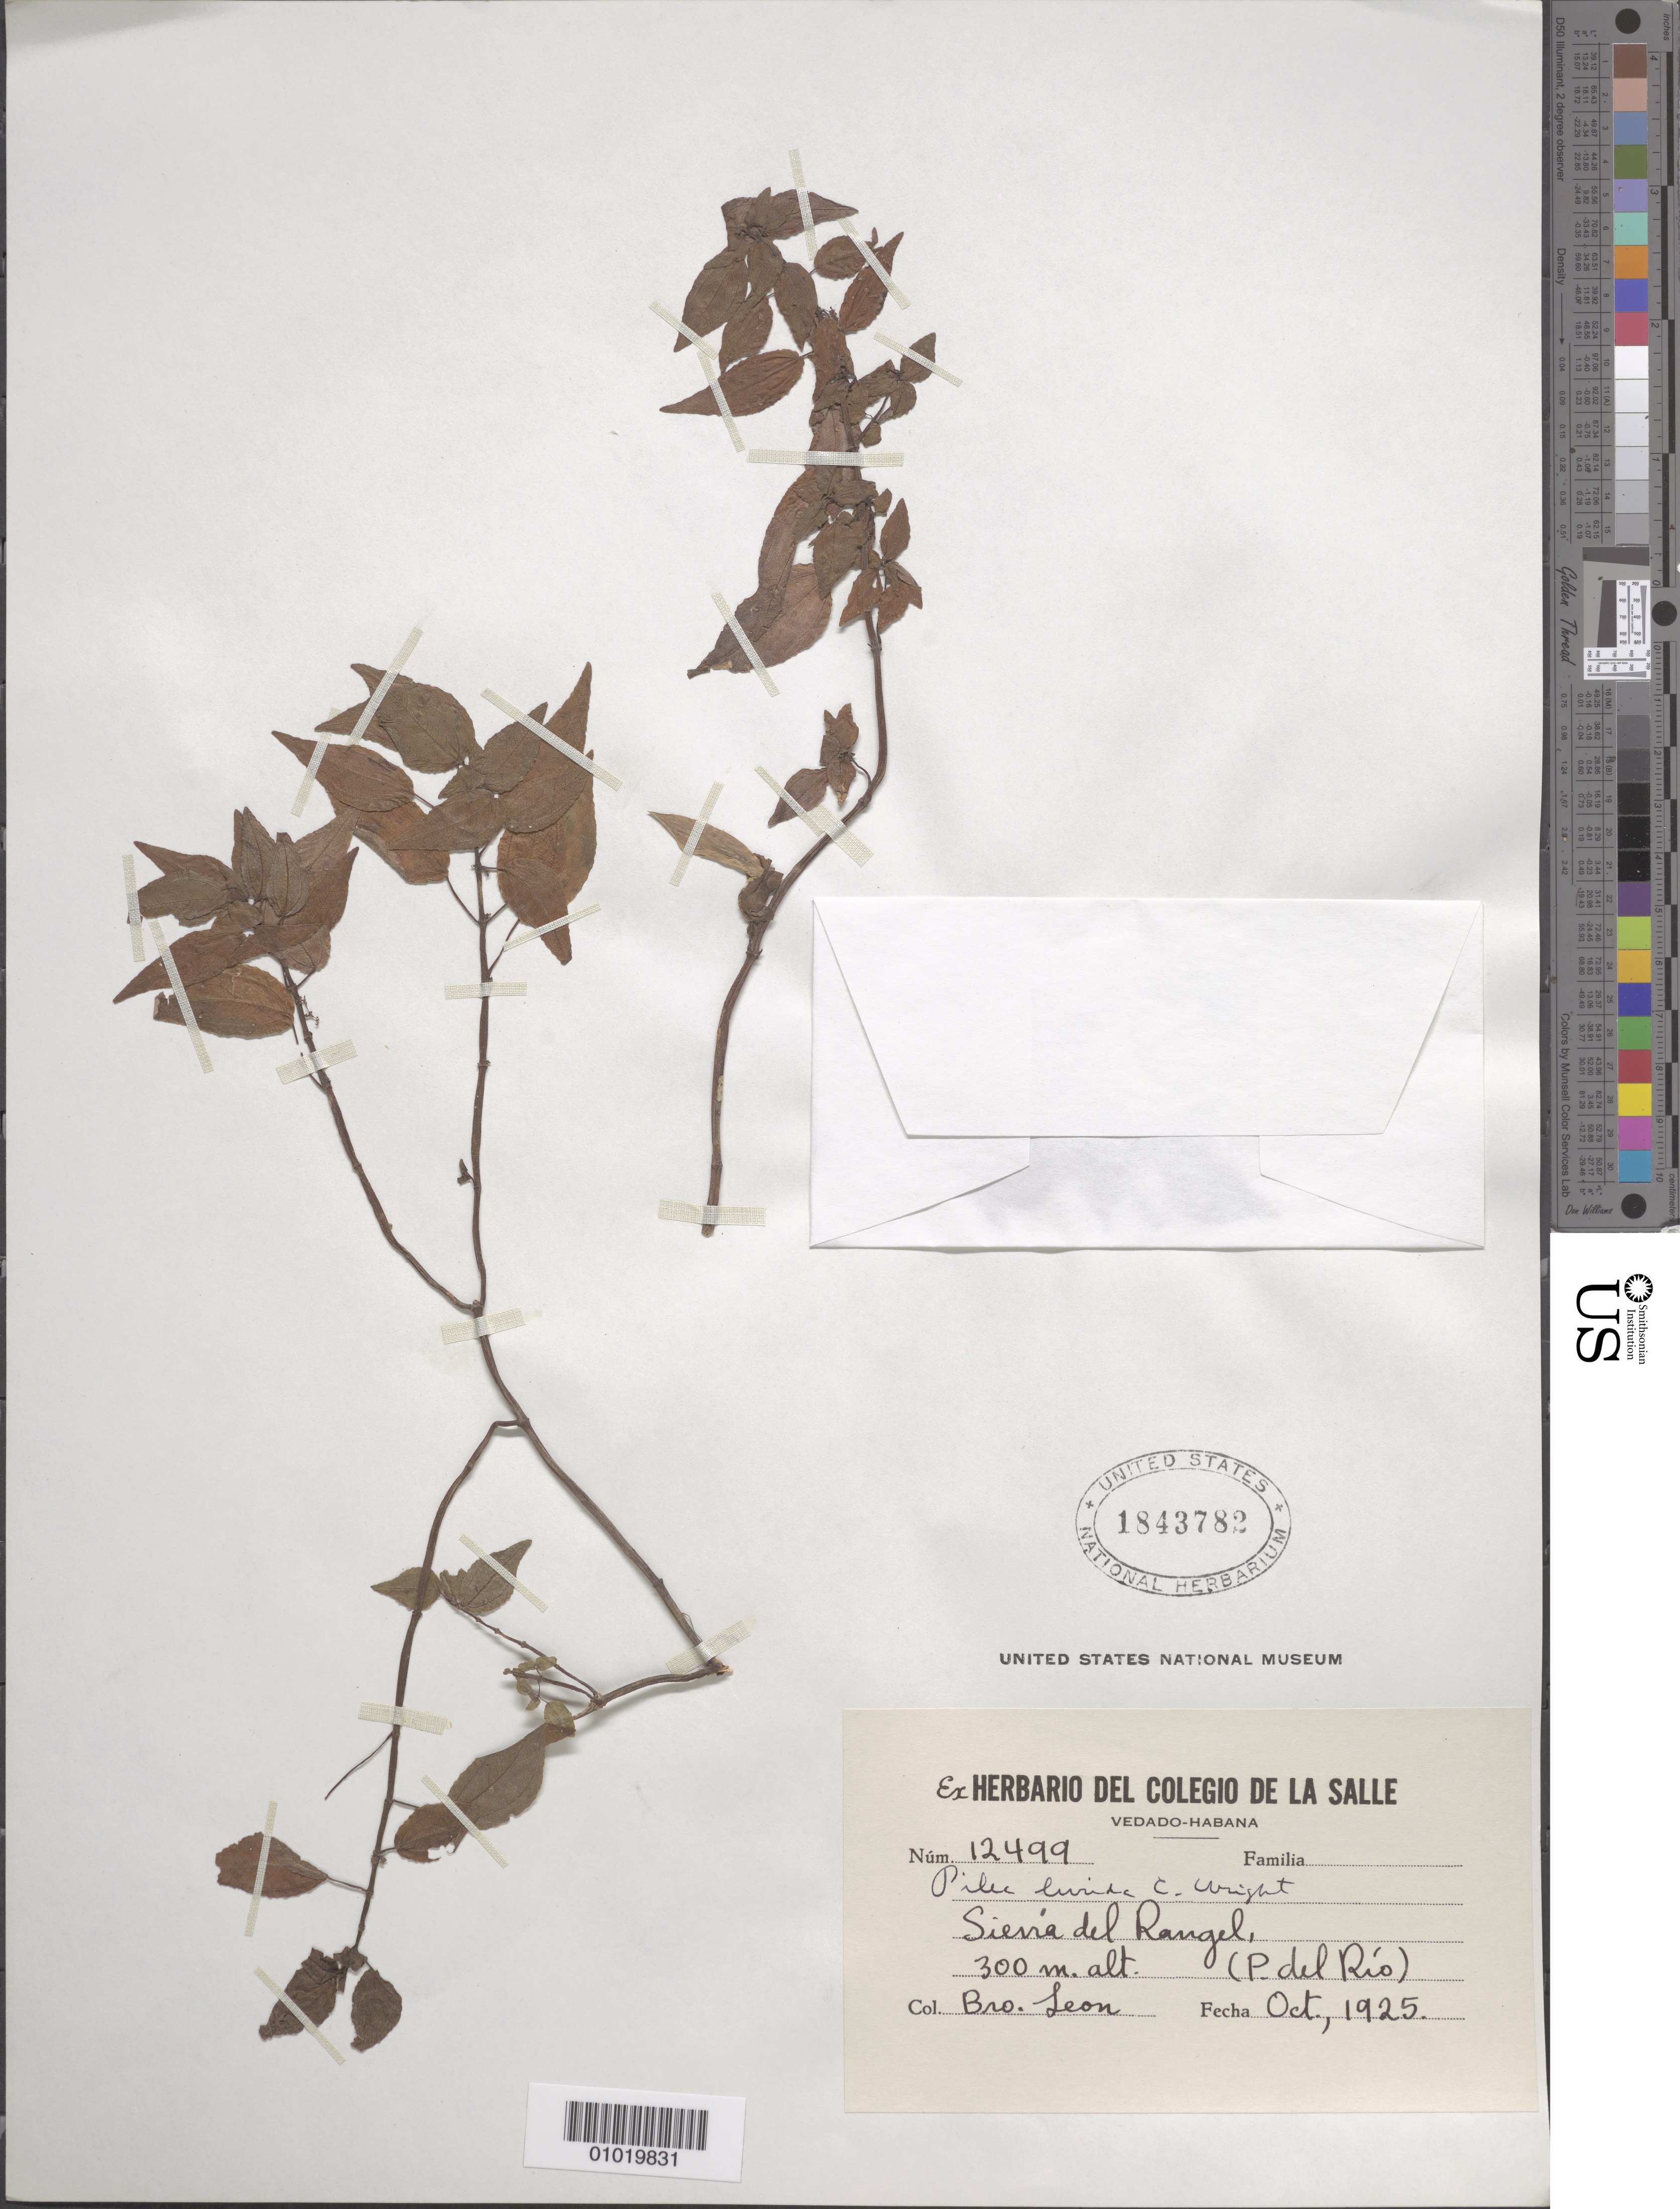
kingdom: Plantae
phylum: Tracheophyta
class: Magnoliopsida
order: Rosales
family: Urticaceae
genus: Pilea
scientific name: Pilea lurida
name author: C. Wright in Sauvalle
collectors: Bro. León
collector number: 12499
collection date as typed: Oct 1925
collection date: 1925-10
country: Cuba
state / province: Pinar del Rio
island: Cuba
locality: Sierra del Rangel, Pinar del Rio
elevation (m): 300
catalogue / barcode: US 1843782